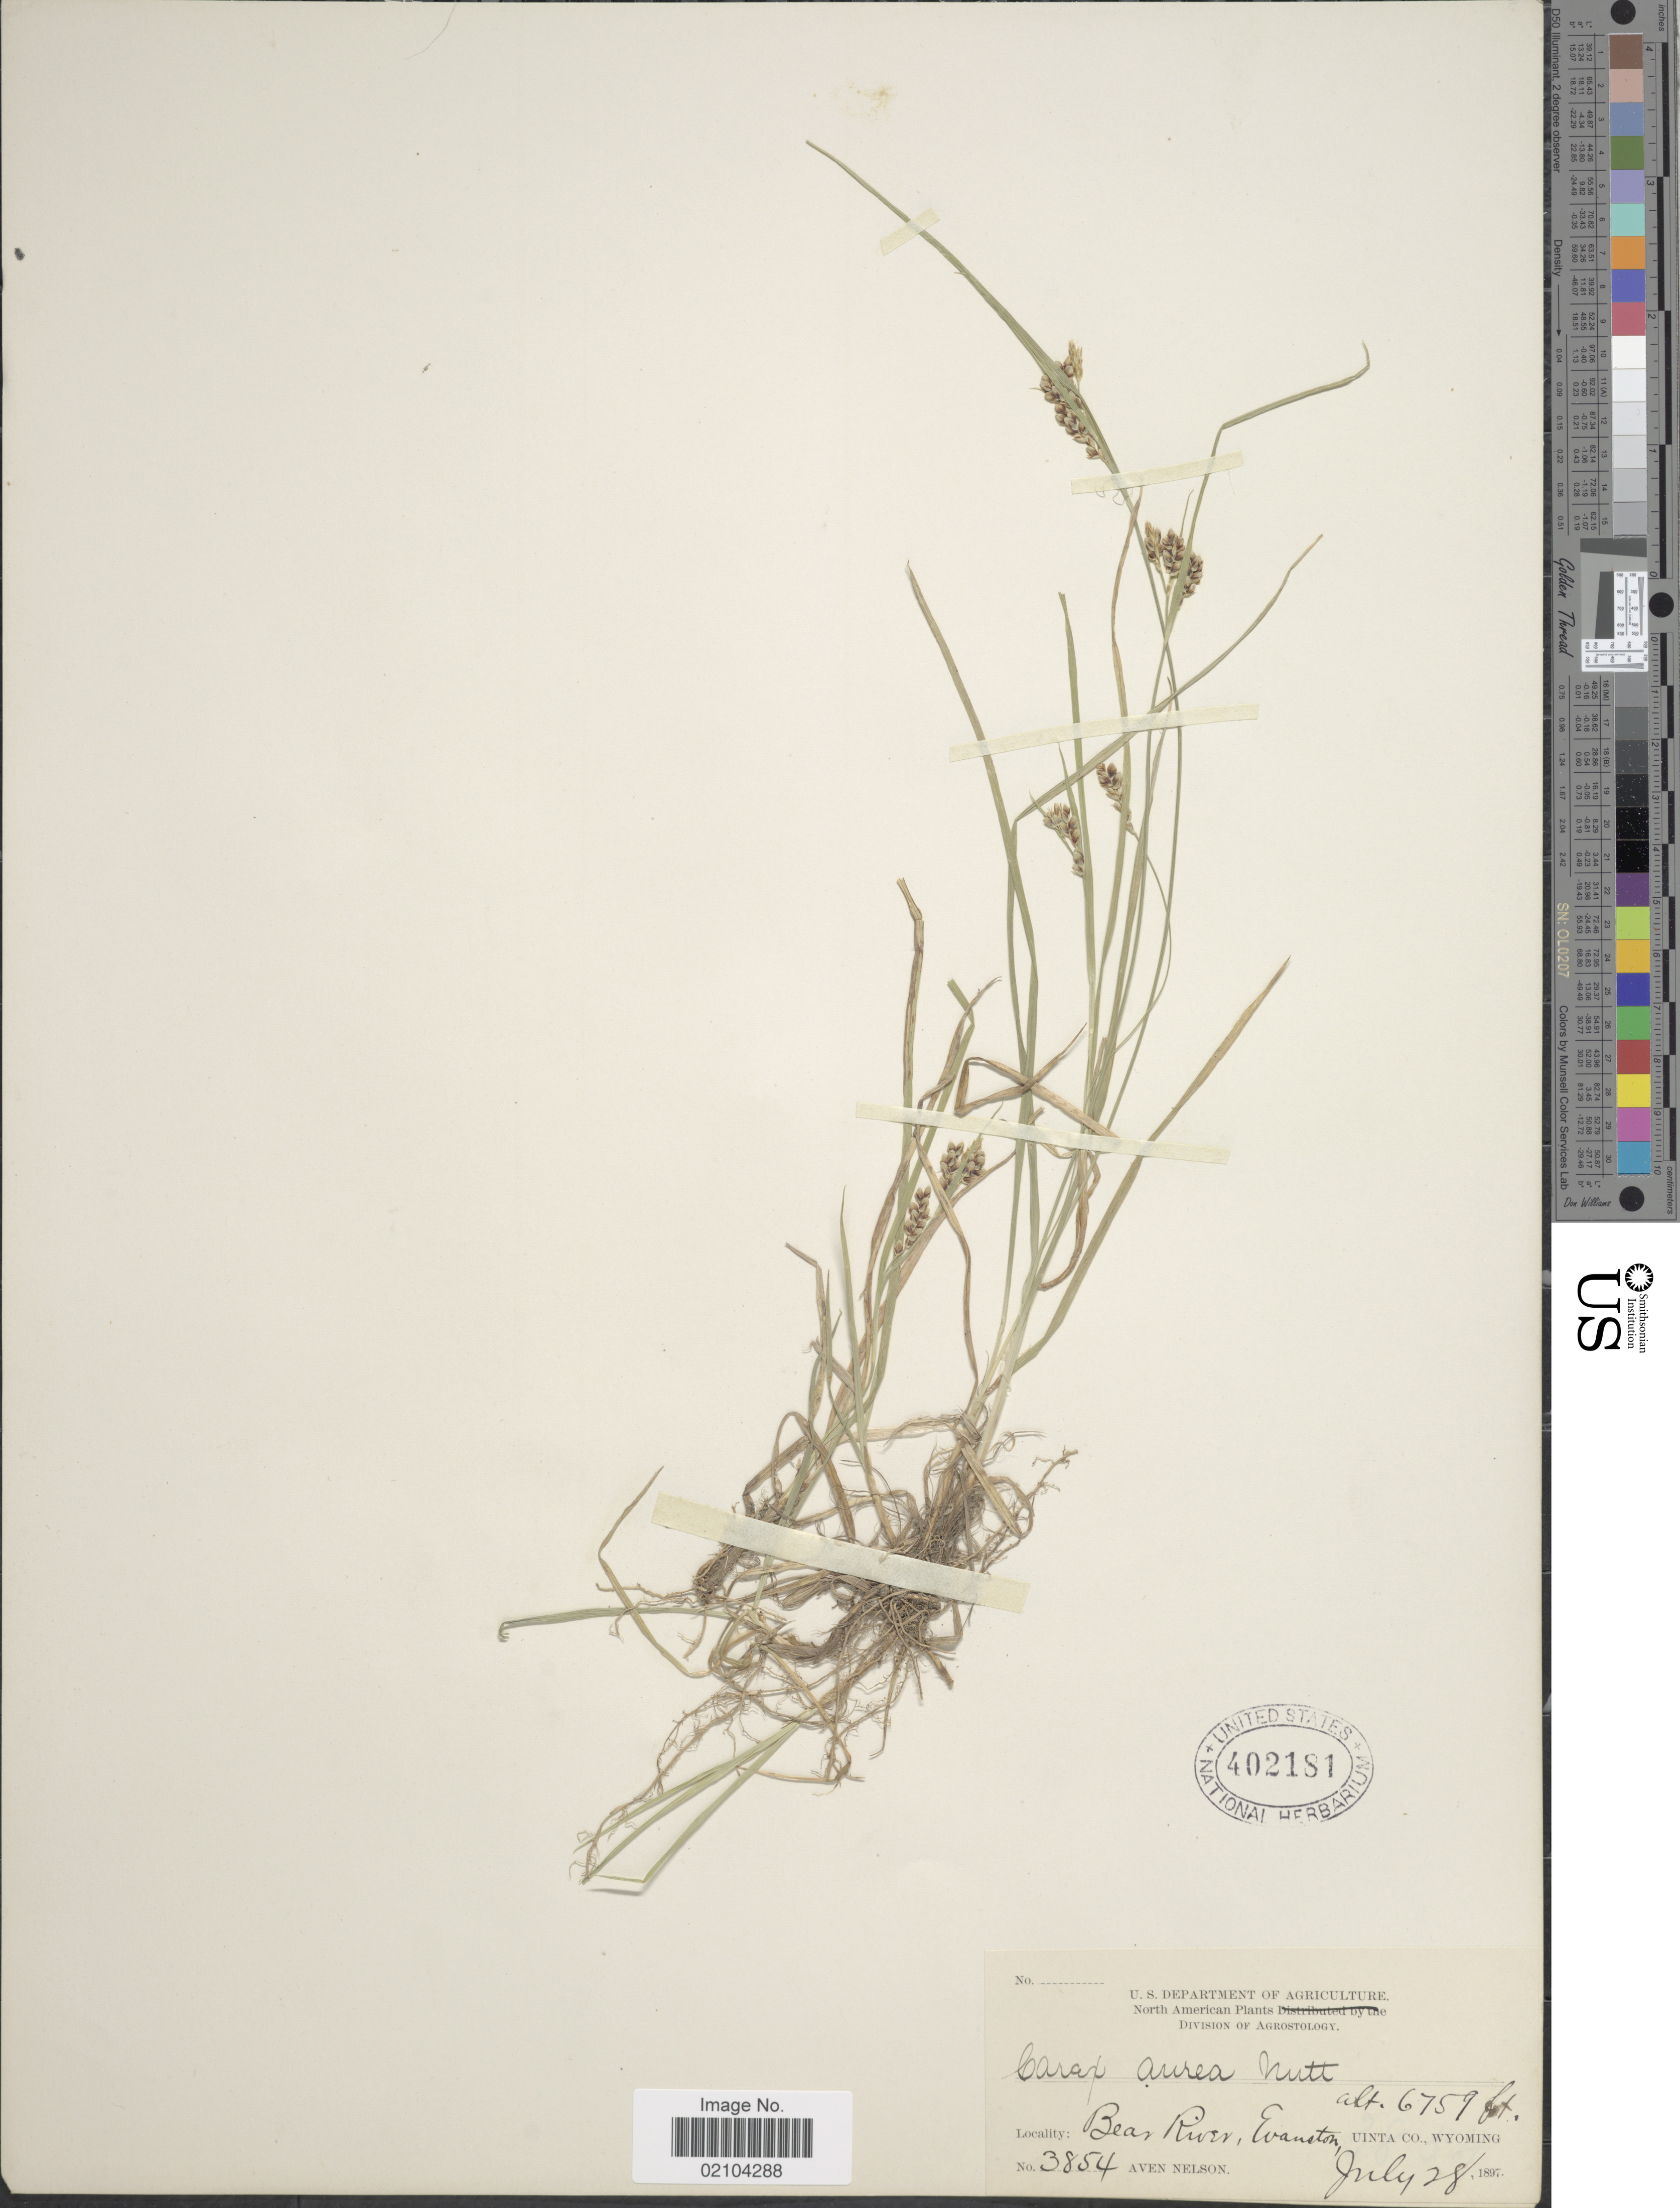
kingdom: Plantae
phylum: Tracheophyta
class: Liliopsida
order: Poales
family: Cyperaceae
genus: Carex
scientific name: Carex aurea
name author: Nutt.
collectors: A. Nelson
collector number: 3854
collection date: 1897-07-28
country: United States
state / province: Wyoming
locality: Bear River, Evanston, Uita Co., Wyoming.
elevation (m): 2060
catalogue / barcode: US 402181